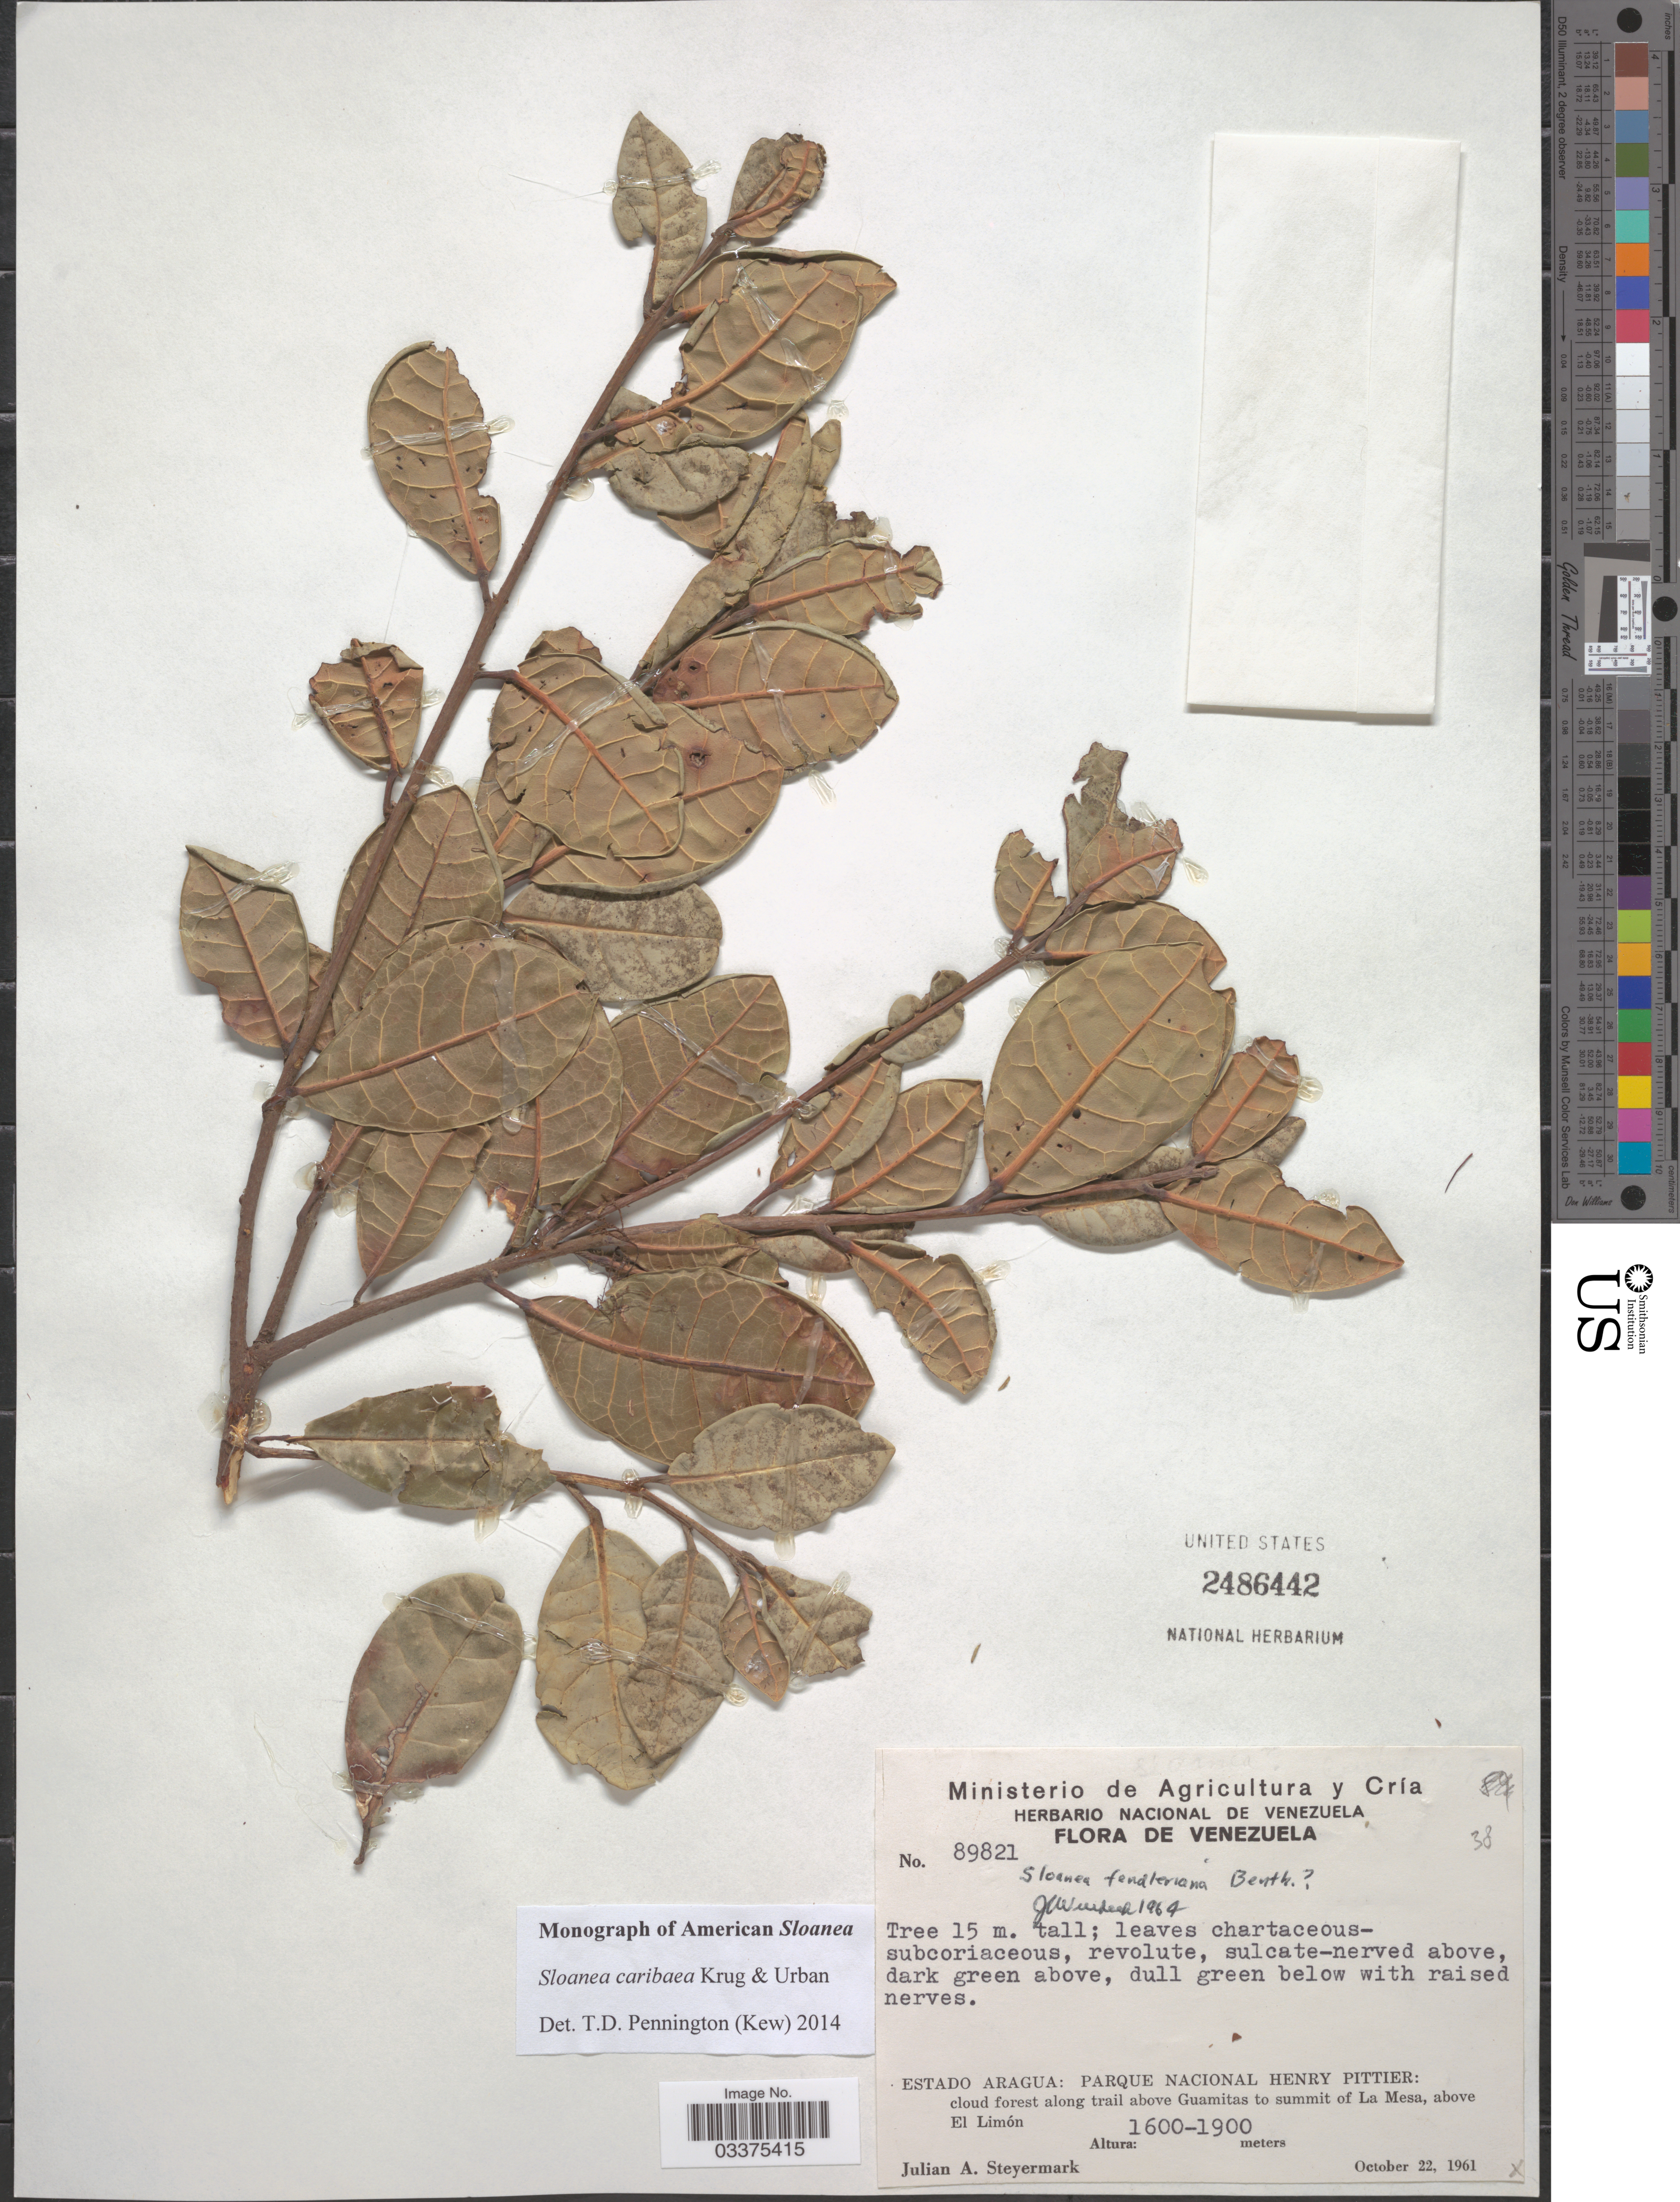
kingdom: Plantae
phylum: Tracheophyta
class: Magnoliopsida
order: Oxalidales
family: Elaeocarpaceae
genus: Sloanea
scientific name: Sloanea caribaea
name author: Krug & Urb. in Duss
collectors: J. Steyermark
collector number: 89821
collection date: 1961-10-22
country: Venezuela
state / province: Aragua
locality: Parque Nacional Henry Pittier: cloud forest along trail above Guamitas to summit of La Mesa, above El Limón.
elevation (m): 1600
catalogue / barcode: US 2486442